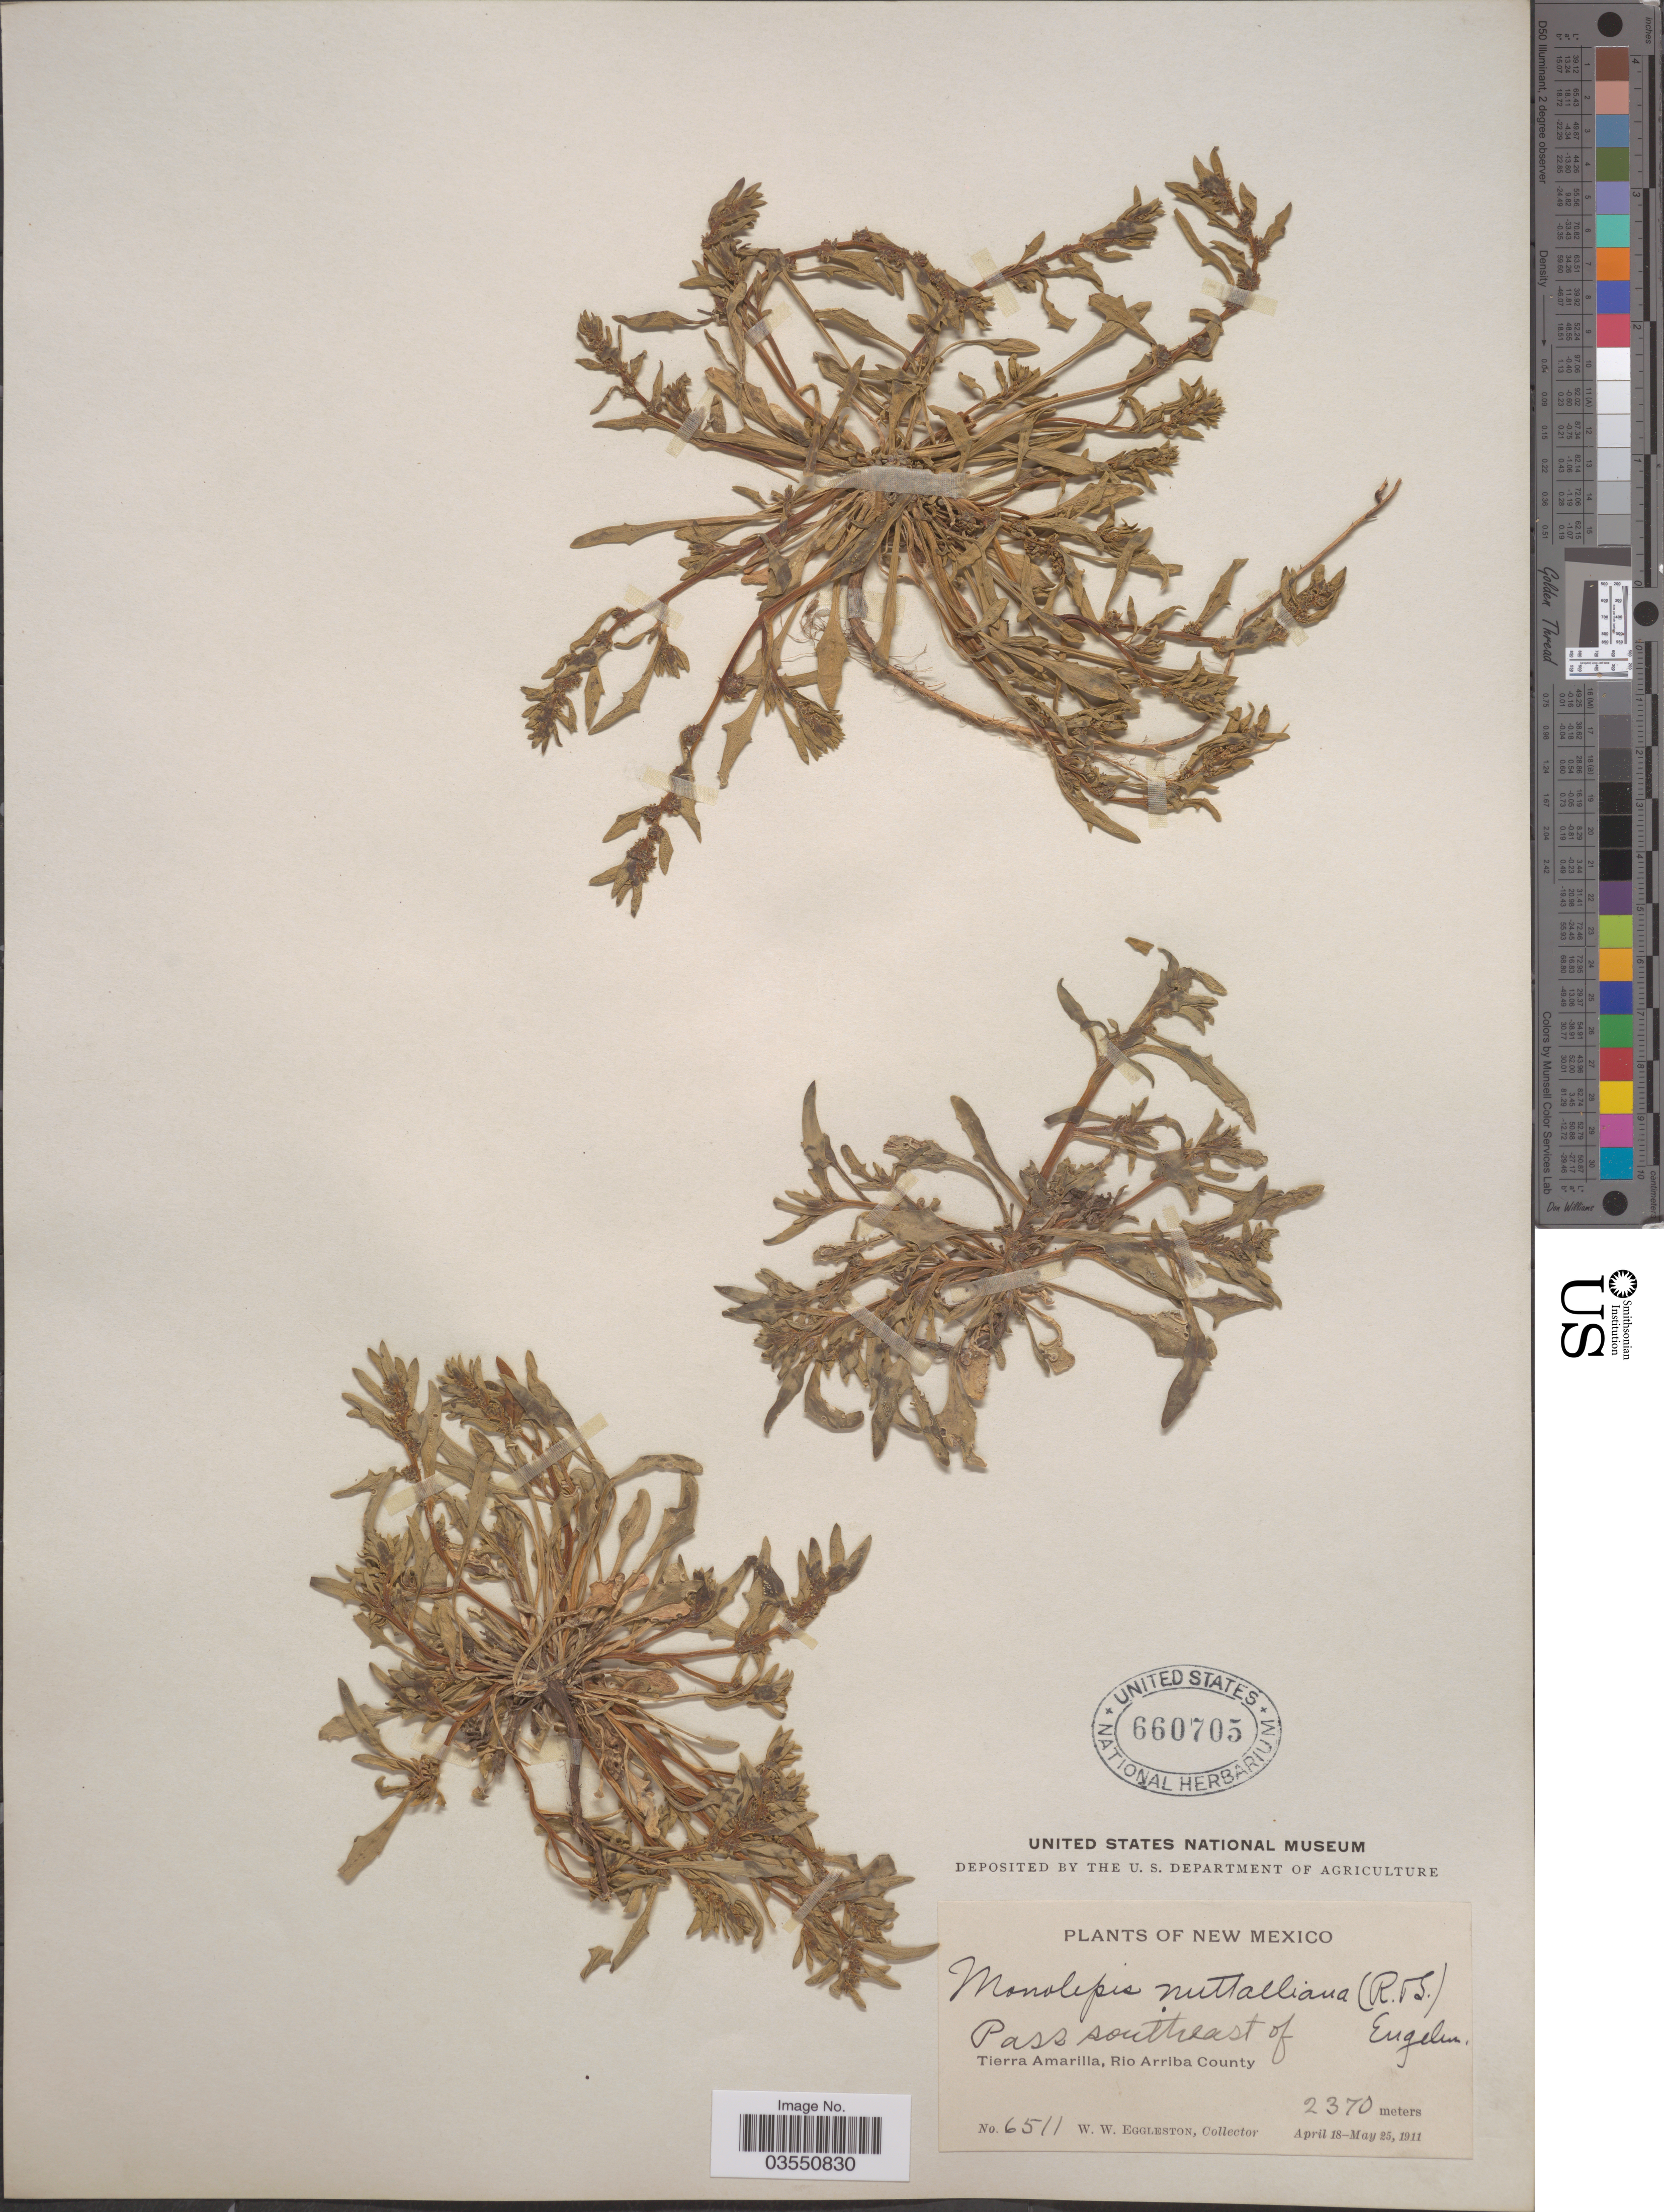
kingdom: Plantae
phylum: Tracheophyta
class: Magnoliopsida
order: Caryophyllales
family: Amaranthaceae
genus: Blitum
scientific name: Blitum nuttallianum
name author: Schult.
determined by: U.S. National Herbarium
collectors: W. W. Eggleston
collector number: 6511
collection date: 1911-04-18/1911-05-25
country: United States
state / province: New Mexico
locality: Pass southeast of Tierra Amarilla, Rio Arriba County.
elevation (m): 2370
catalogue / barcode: US 660705